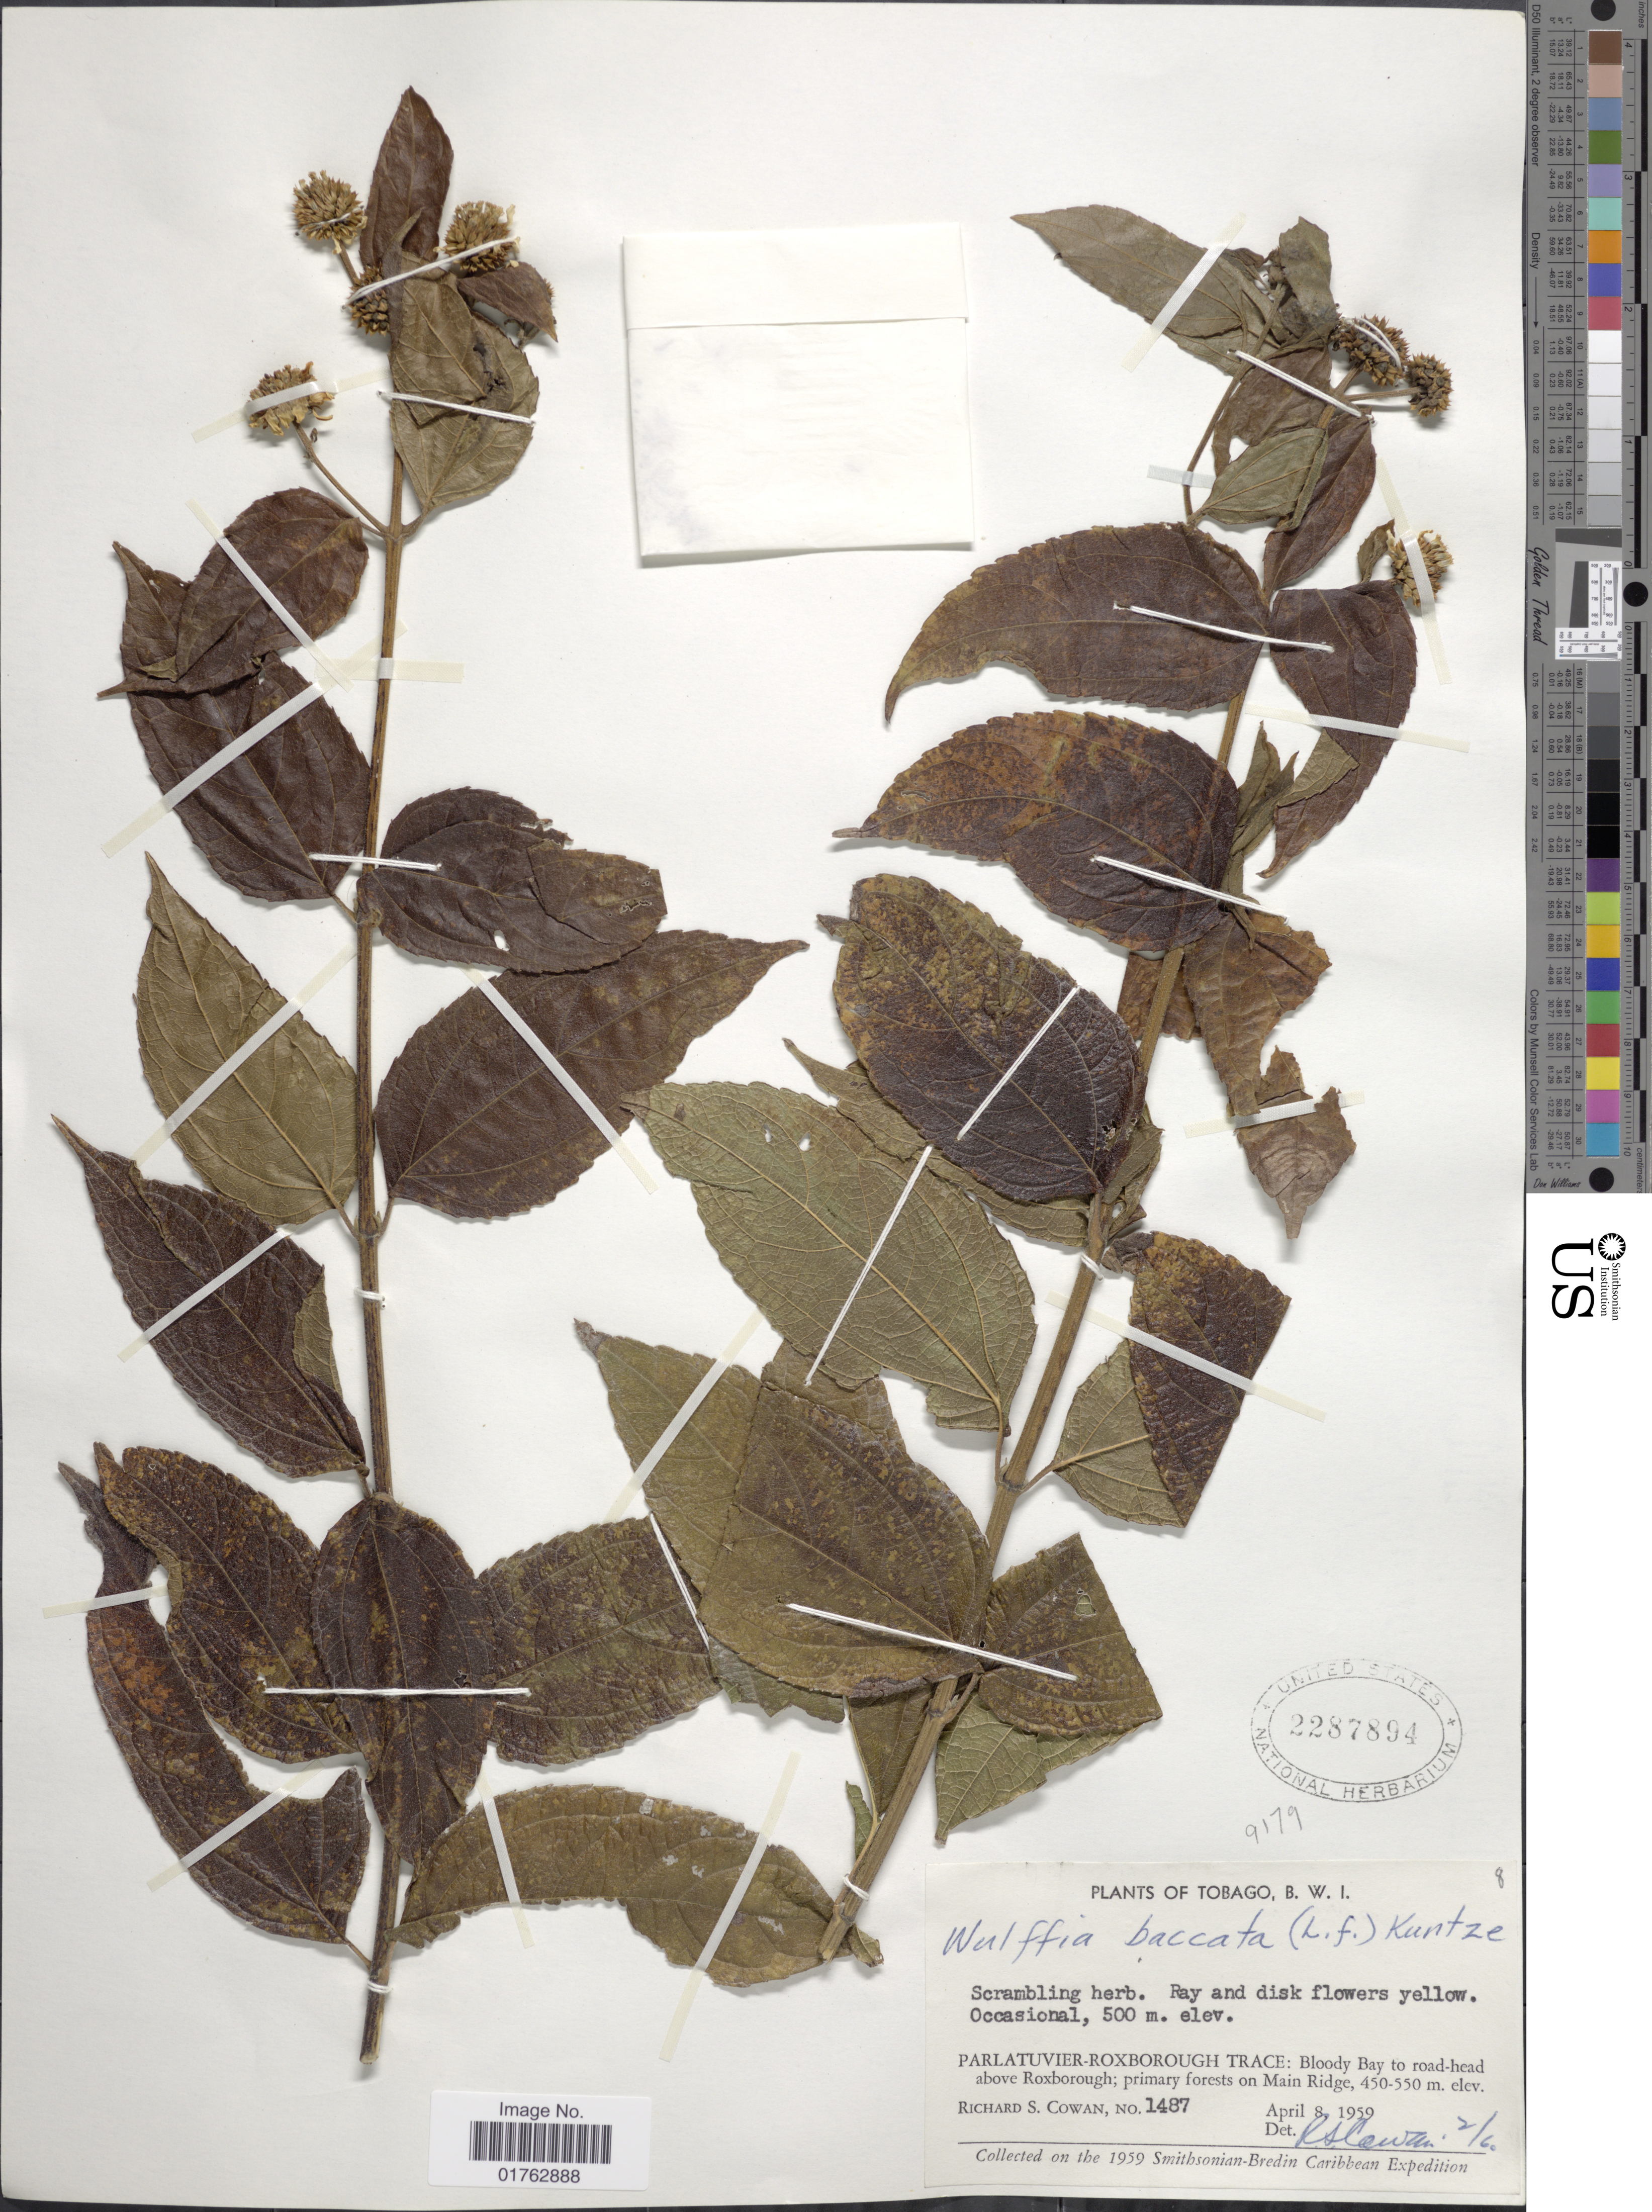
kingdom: Plantae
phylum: Tracheophyta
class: Magnoliopsida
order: Asterales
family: Asteraceae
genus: Wulffia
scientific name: Wulffia baccata var. baccata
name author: (L.) Kuntze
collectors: R. S. Cowan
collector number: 1487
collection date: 1959-04-08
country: Trinidad and Tobago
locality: Tobago, B.W.I., Parlatuvier-Roxborough Trace: Bloody Bay to road-head above Roxborough, Primary forest on Main Ridge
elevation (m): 450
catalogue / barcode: US 2287894